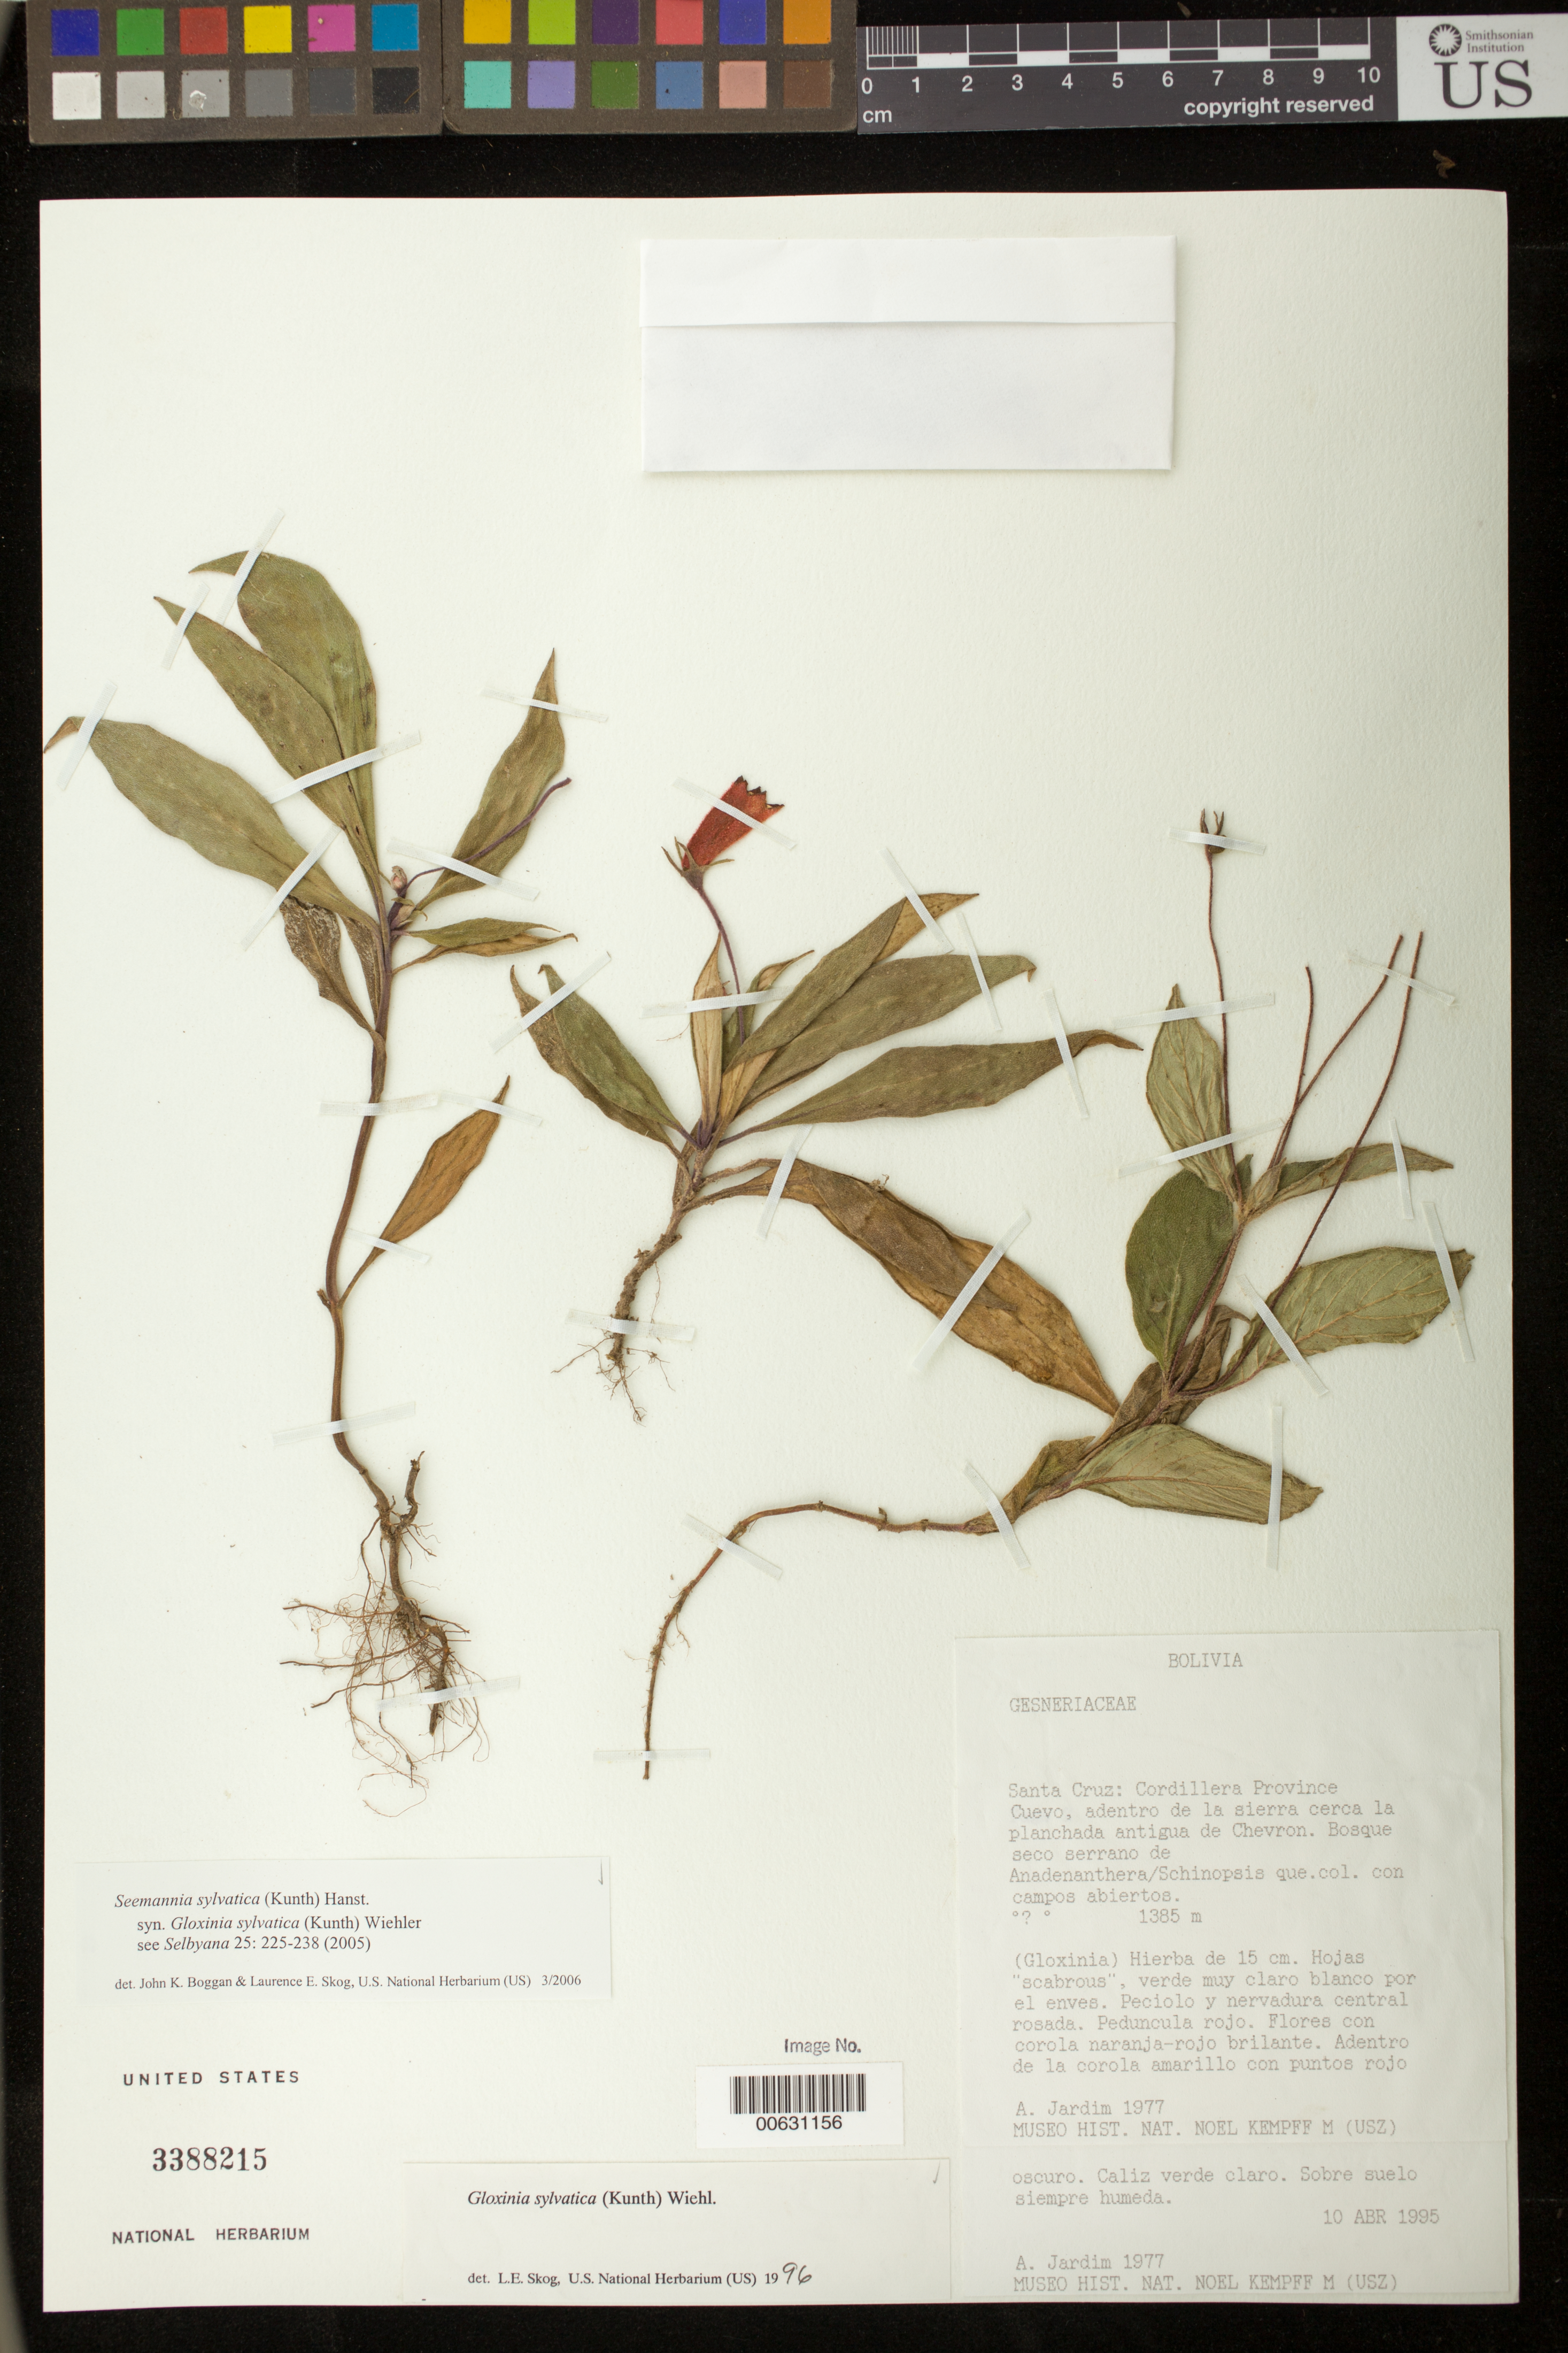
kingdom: Plantae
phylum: Tracheophyta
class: Magnoliopsida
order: Lamiales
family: Gesneriaceae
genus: Seemannia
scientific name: Seemannia sylvatica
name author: (Kunth) Hanst.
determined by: Boggan, J. K.; Skog, L. E.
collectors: A. Jardim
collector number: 1977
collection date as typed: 10 Apr 1995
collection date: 1995-04-10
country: Bolivia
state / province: Santa Cruz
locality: Prov. Cordillera ; Cuevo, adentro de la sierra cerca la planchada antigua de Chevron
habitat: Bosque seco serrano de Anadenanthera/Schinopsis que. col. con campos abiertos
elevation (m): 1385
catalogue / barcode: US 3388215